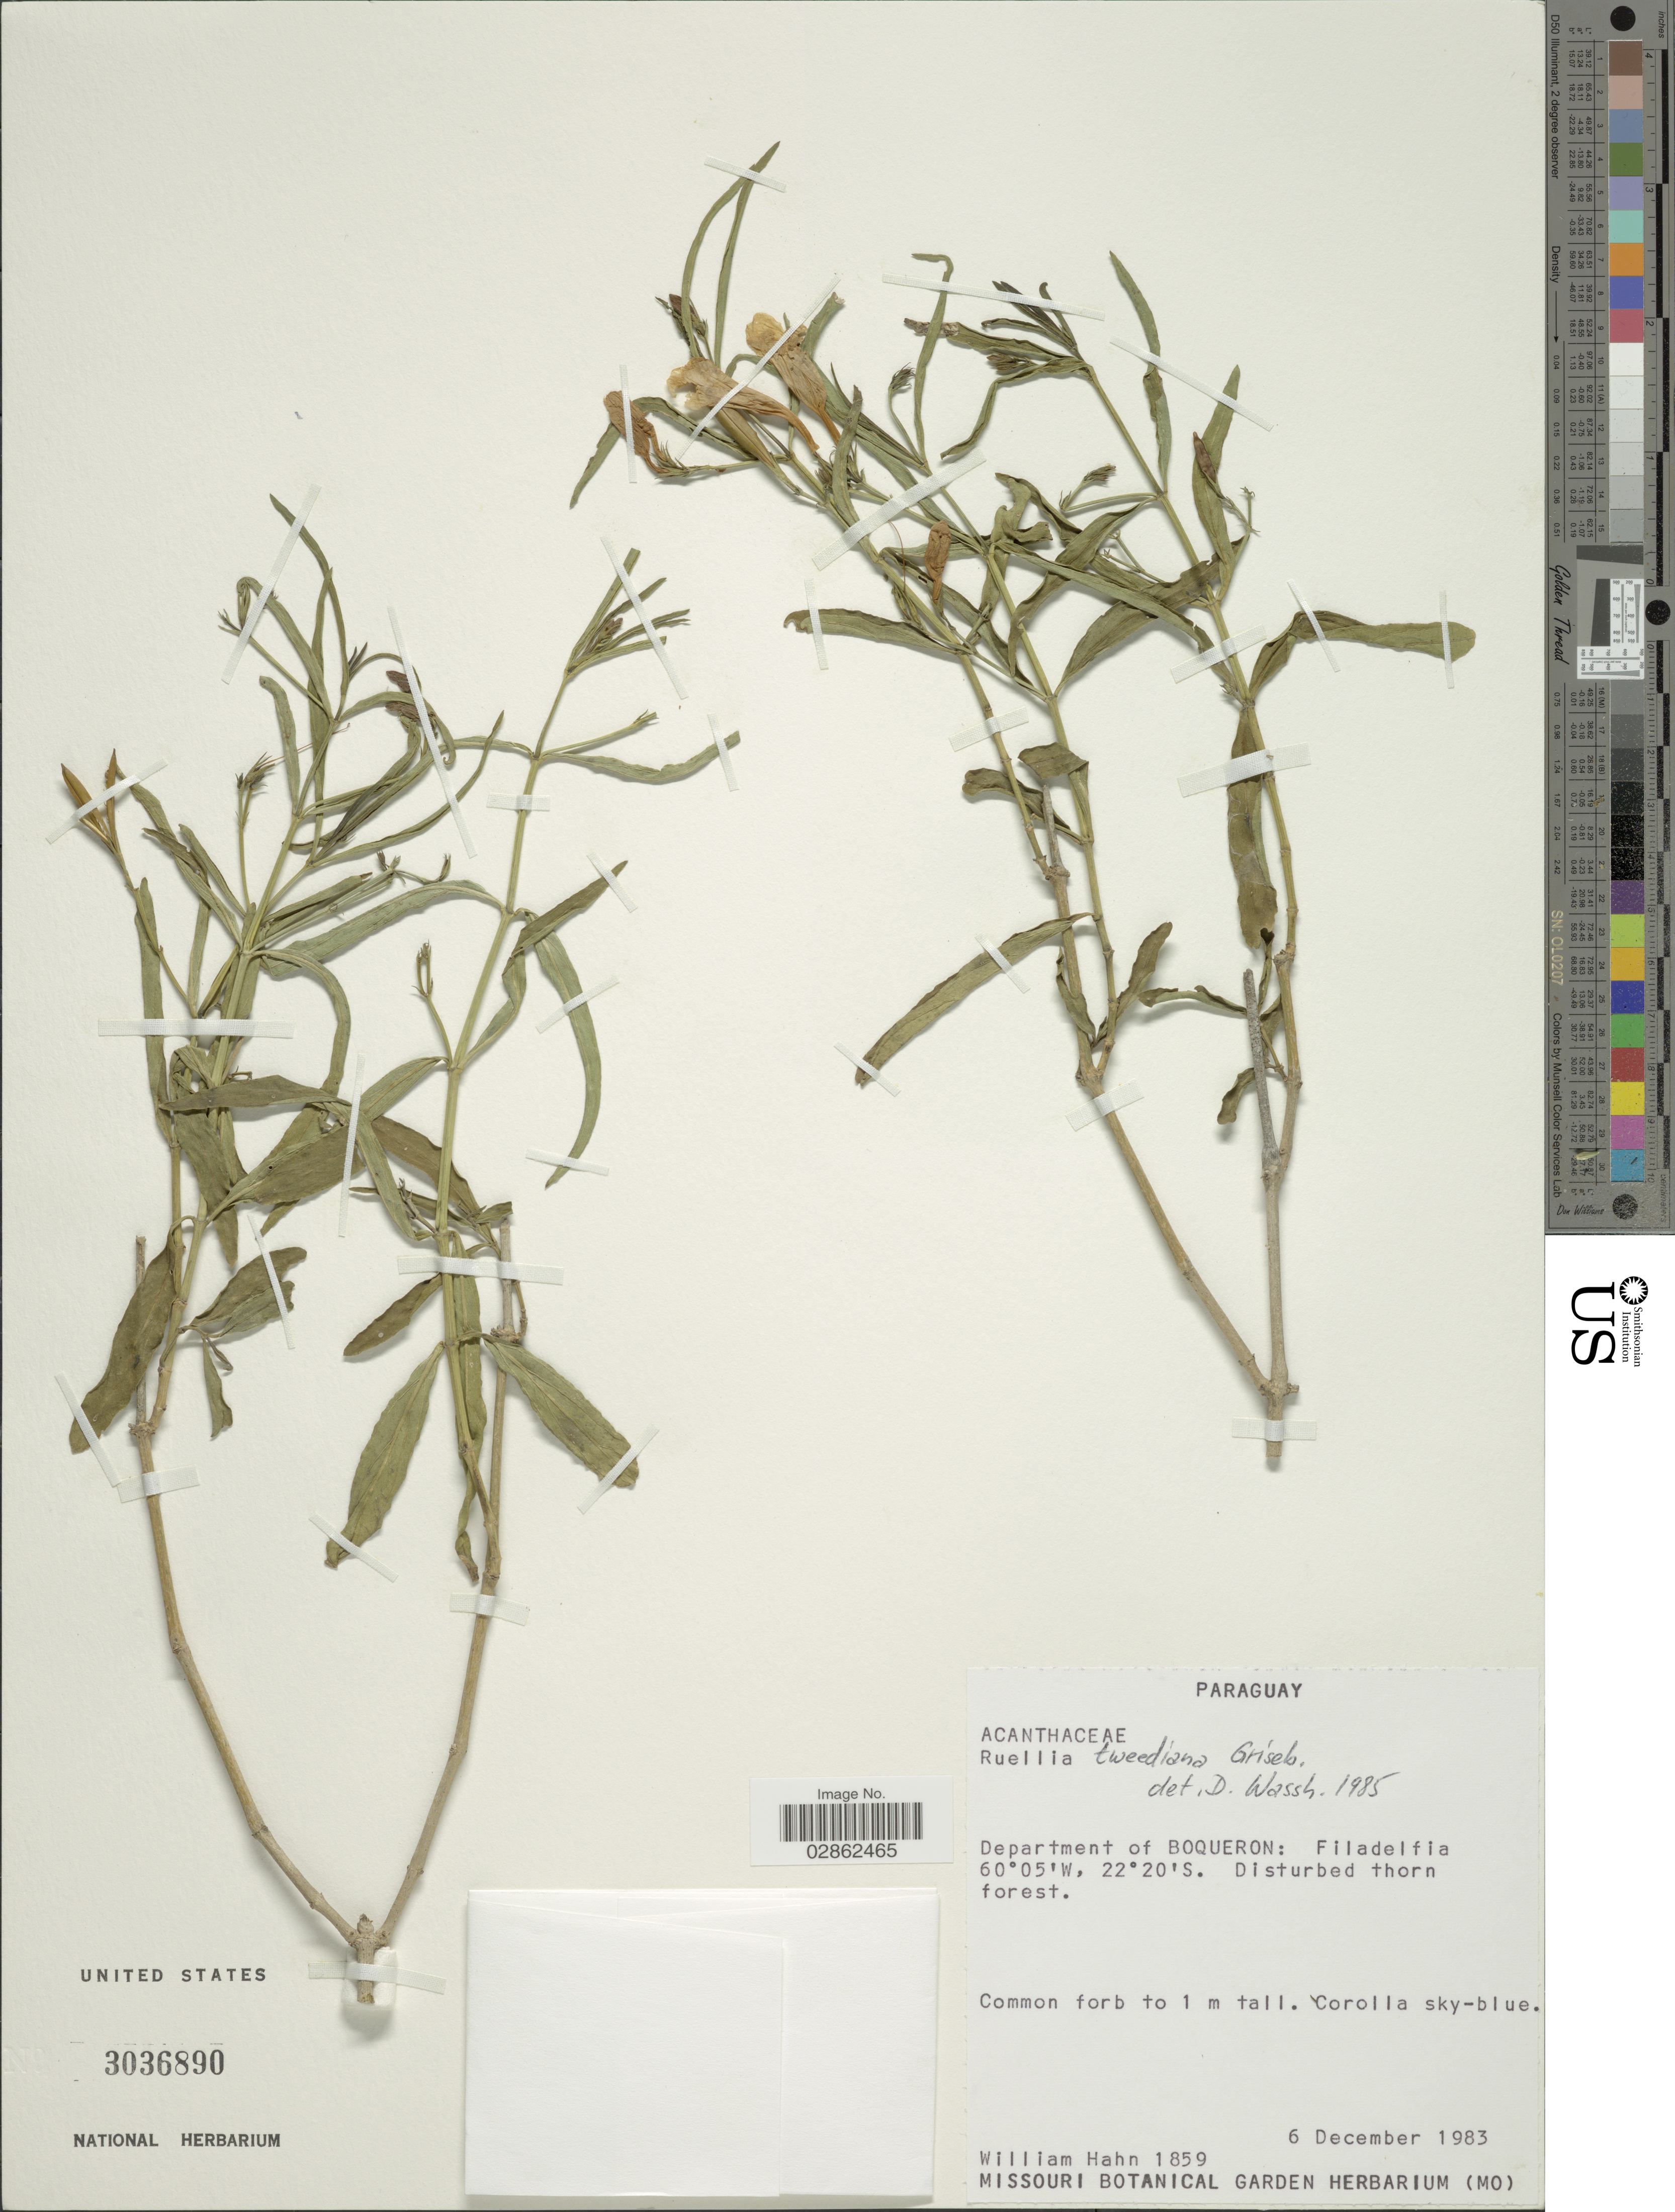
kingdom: Plantae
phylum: Tracheophyta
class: Magnoliopsida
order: Lamiales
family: Acanthaceae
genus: Ruellia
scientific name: Ruellia tweediana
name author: Griseb.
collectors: W. Hahn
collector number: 1859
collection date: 1983-12-06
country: Paraguay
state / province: Boqueron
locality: Department of Boqueron: Filadelfia.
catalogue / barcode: US 3036890